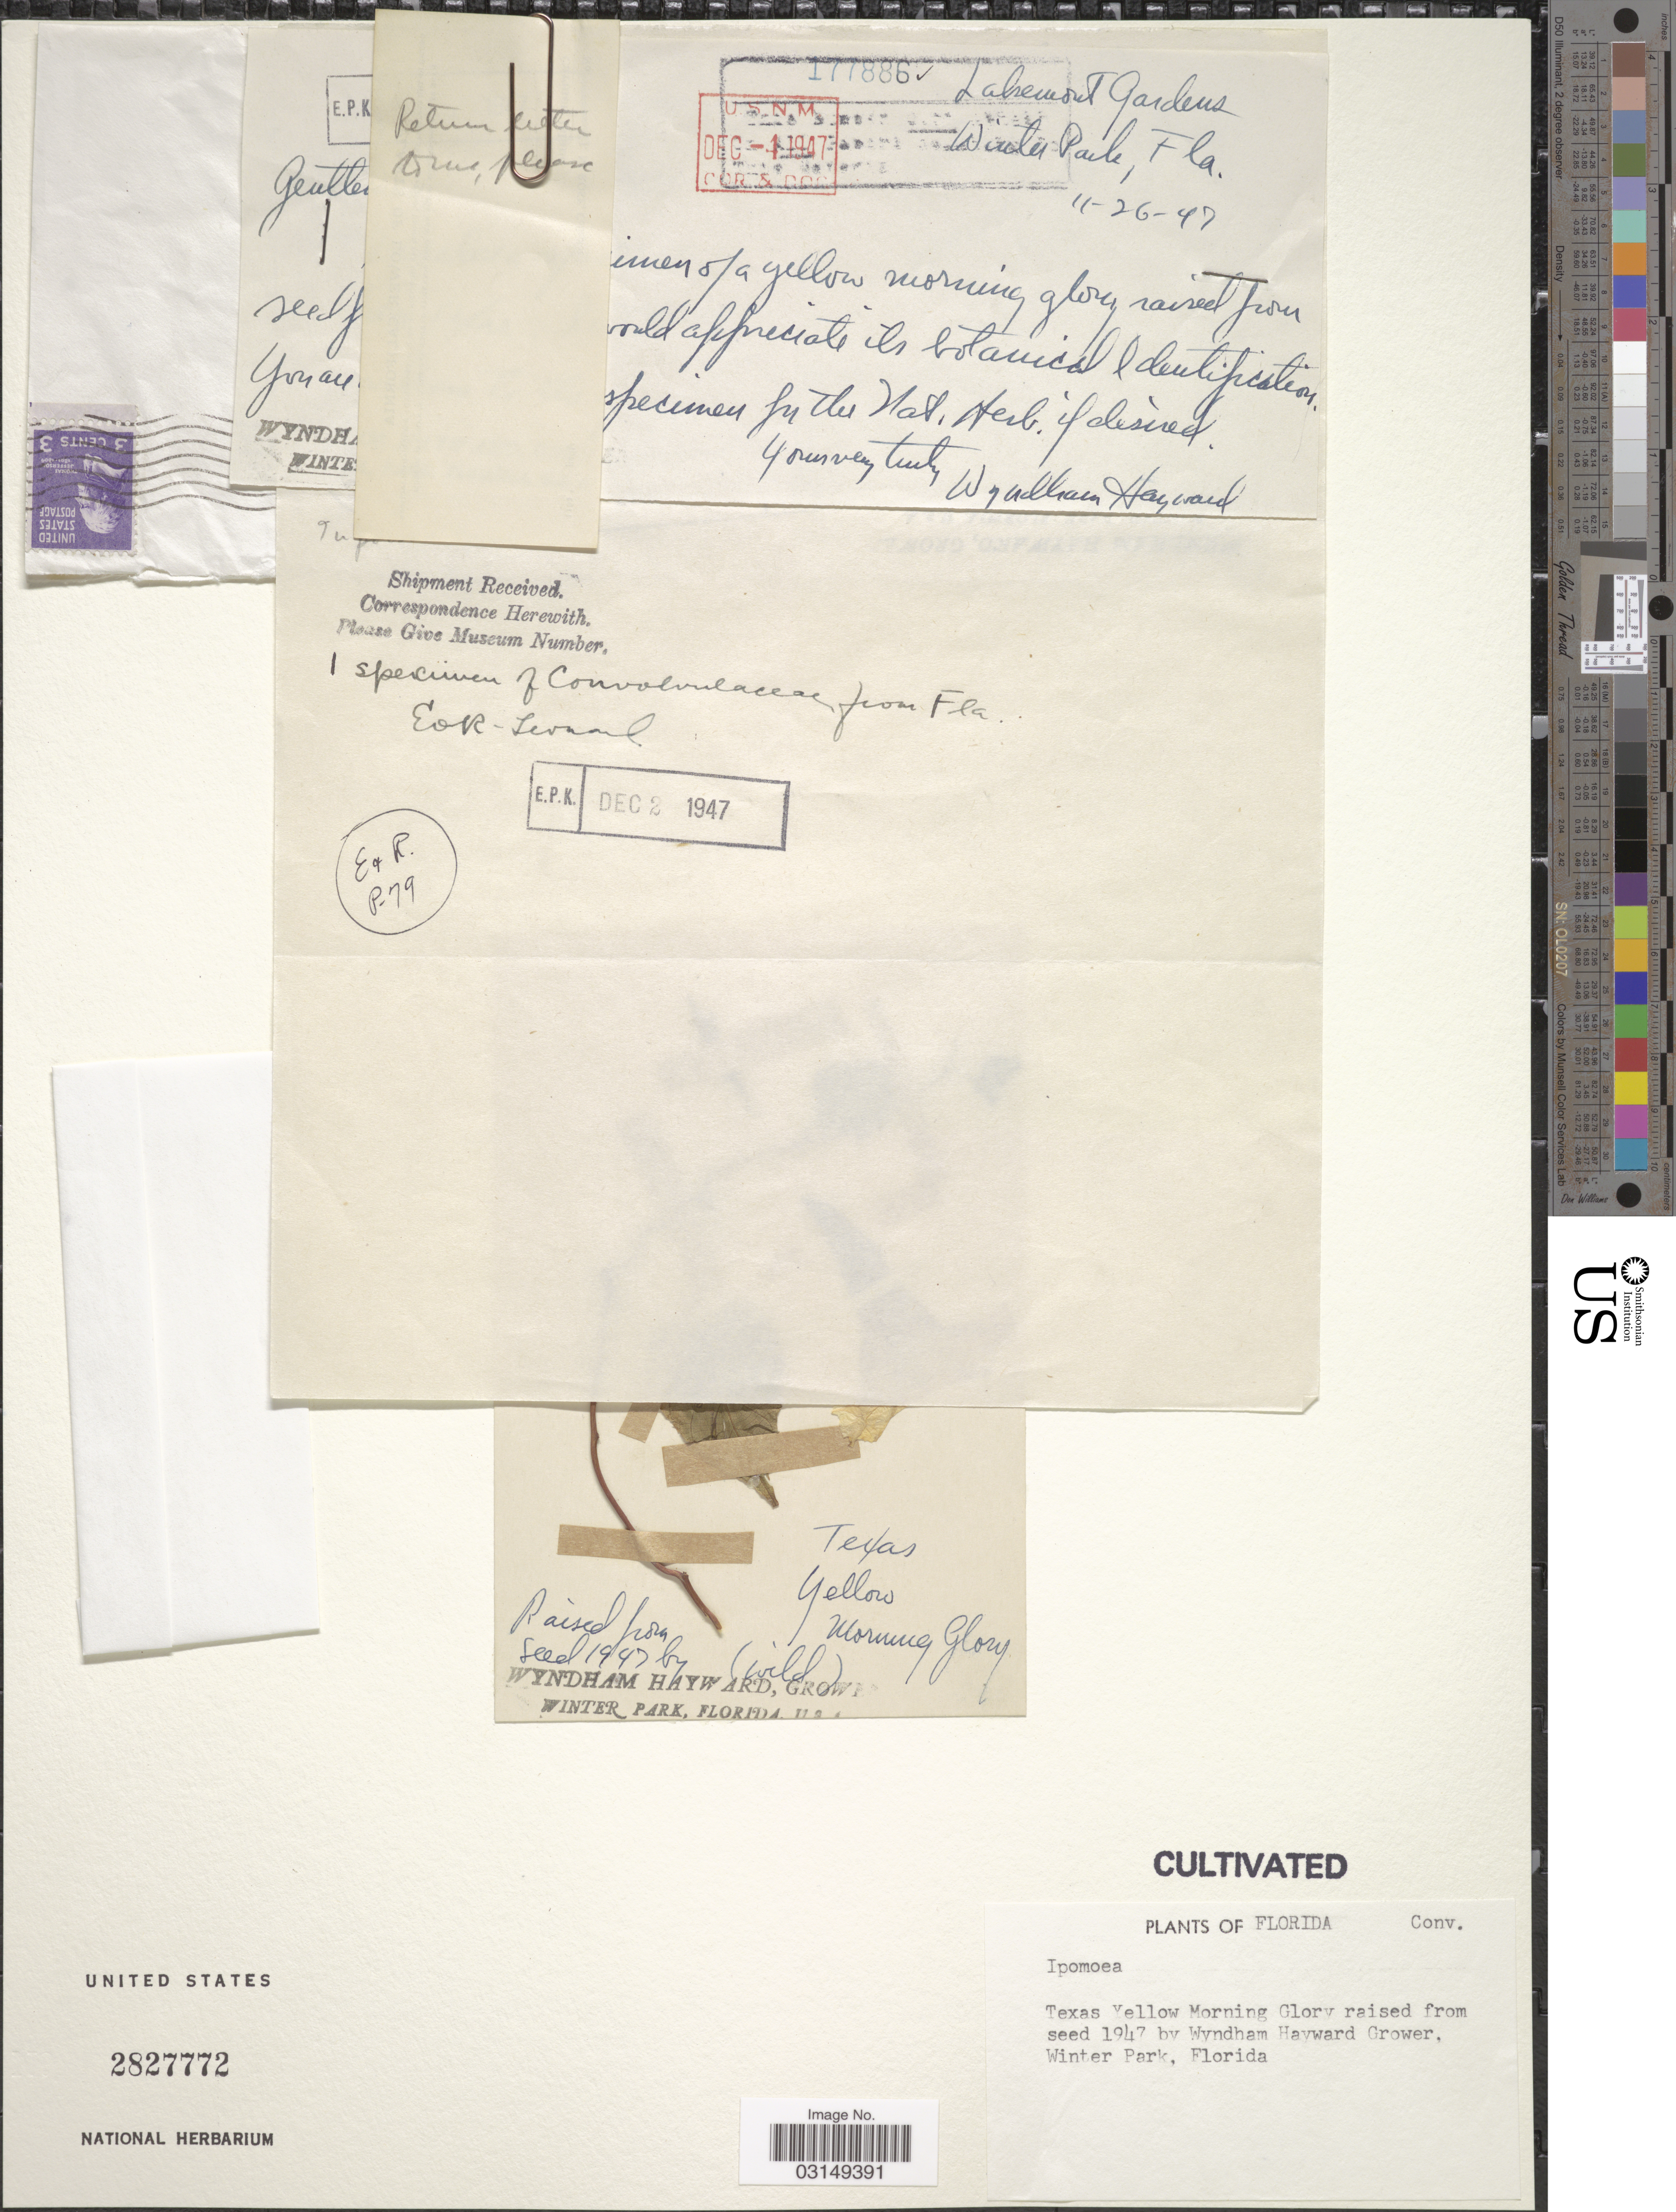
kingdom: Plantae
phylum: Tracheophyta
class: Magnoliopsida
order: Solanales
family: Convolvulaceae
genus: Ipomoea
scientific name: Ipomoea pandurata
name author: (L.) G. Mey.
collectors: W. Hayward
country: United States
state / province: Florida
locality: Winter Park.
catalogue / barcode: US 2827772